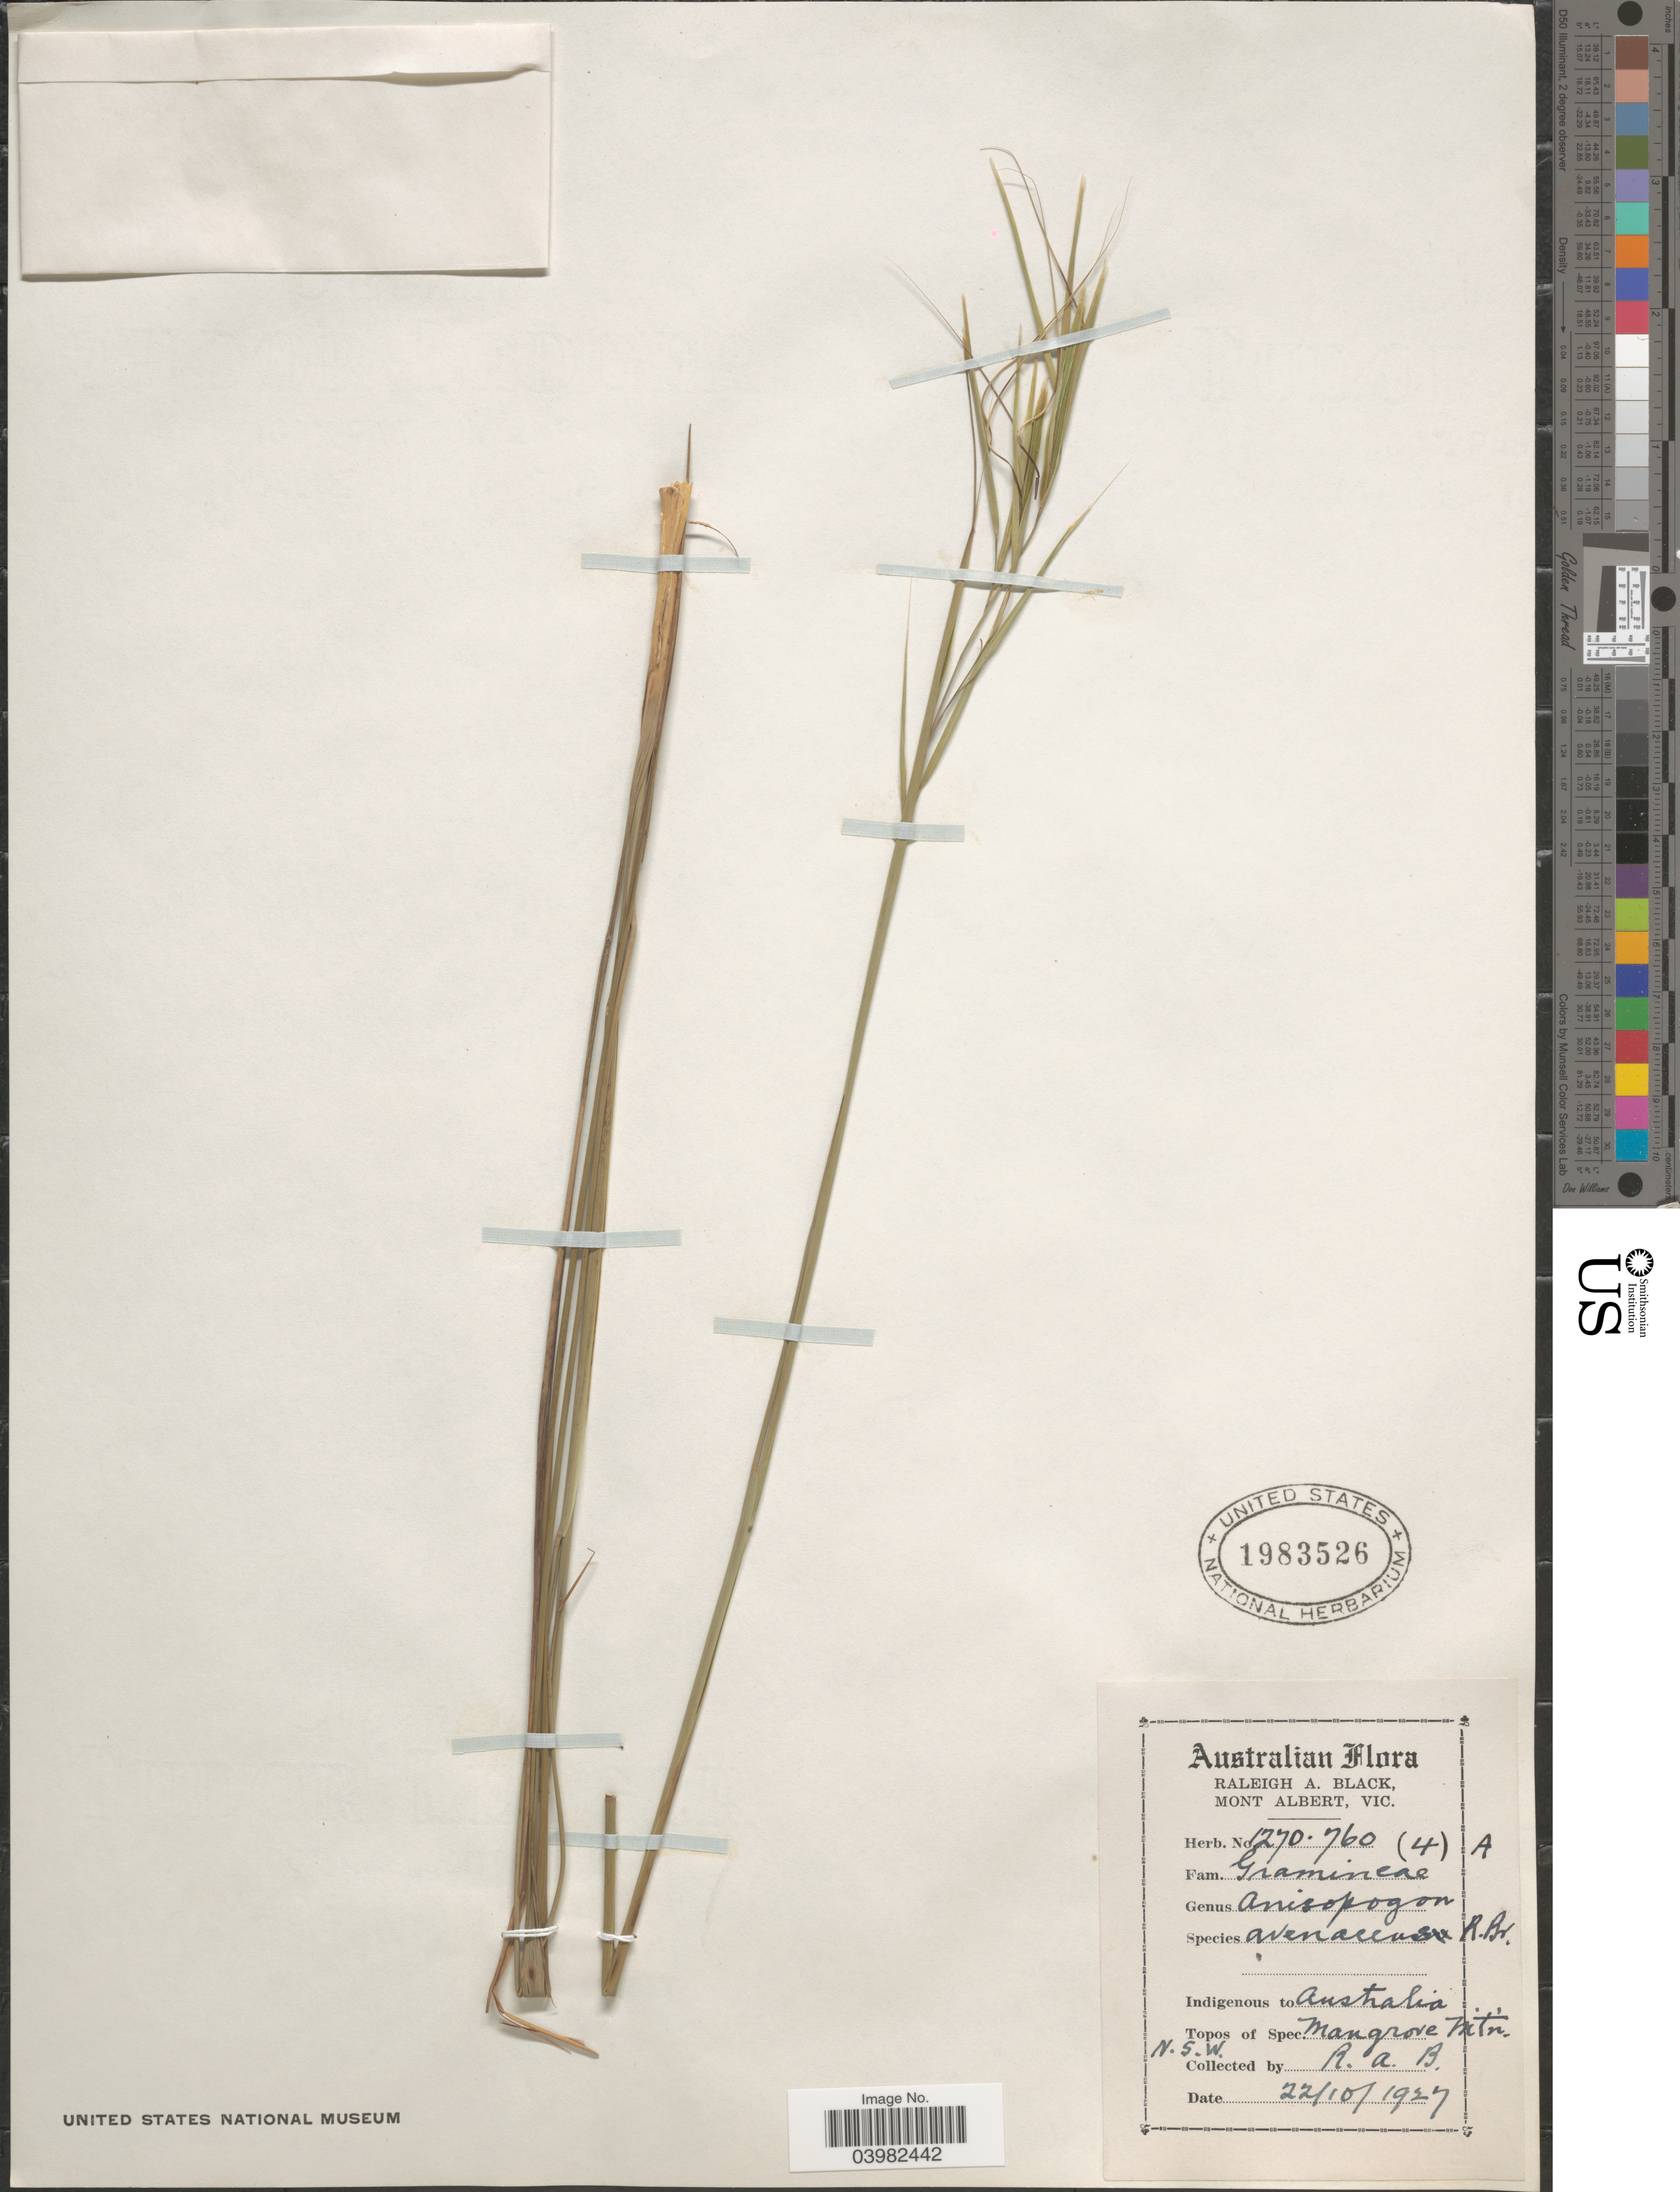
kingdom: Plantae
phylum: Tracheophyta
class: Liliopsida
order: Poales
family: Poaceae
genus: Anisopogon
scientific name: Anisopogon avenaceus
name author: R. Br.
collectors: R. A. Black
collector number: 1270.760(4)A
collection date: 1927-10-22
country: Australia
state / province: New South Wales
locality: Mangrove Mtn.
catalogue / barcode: US 1983526